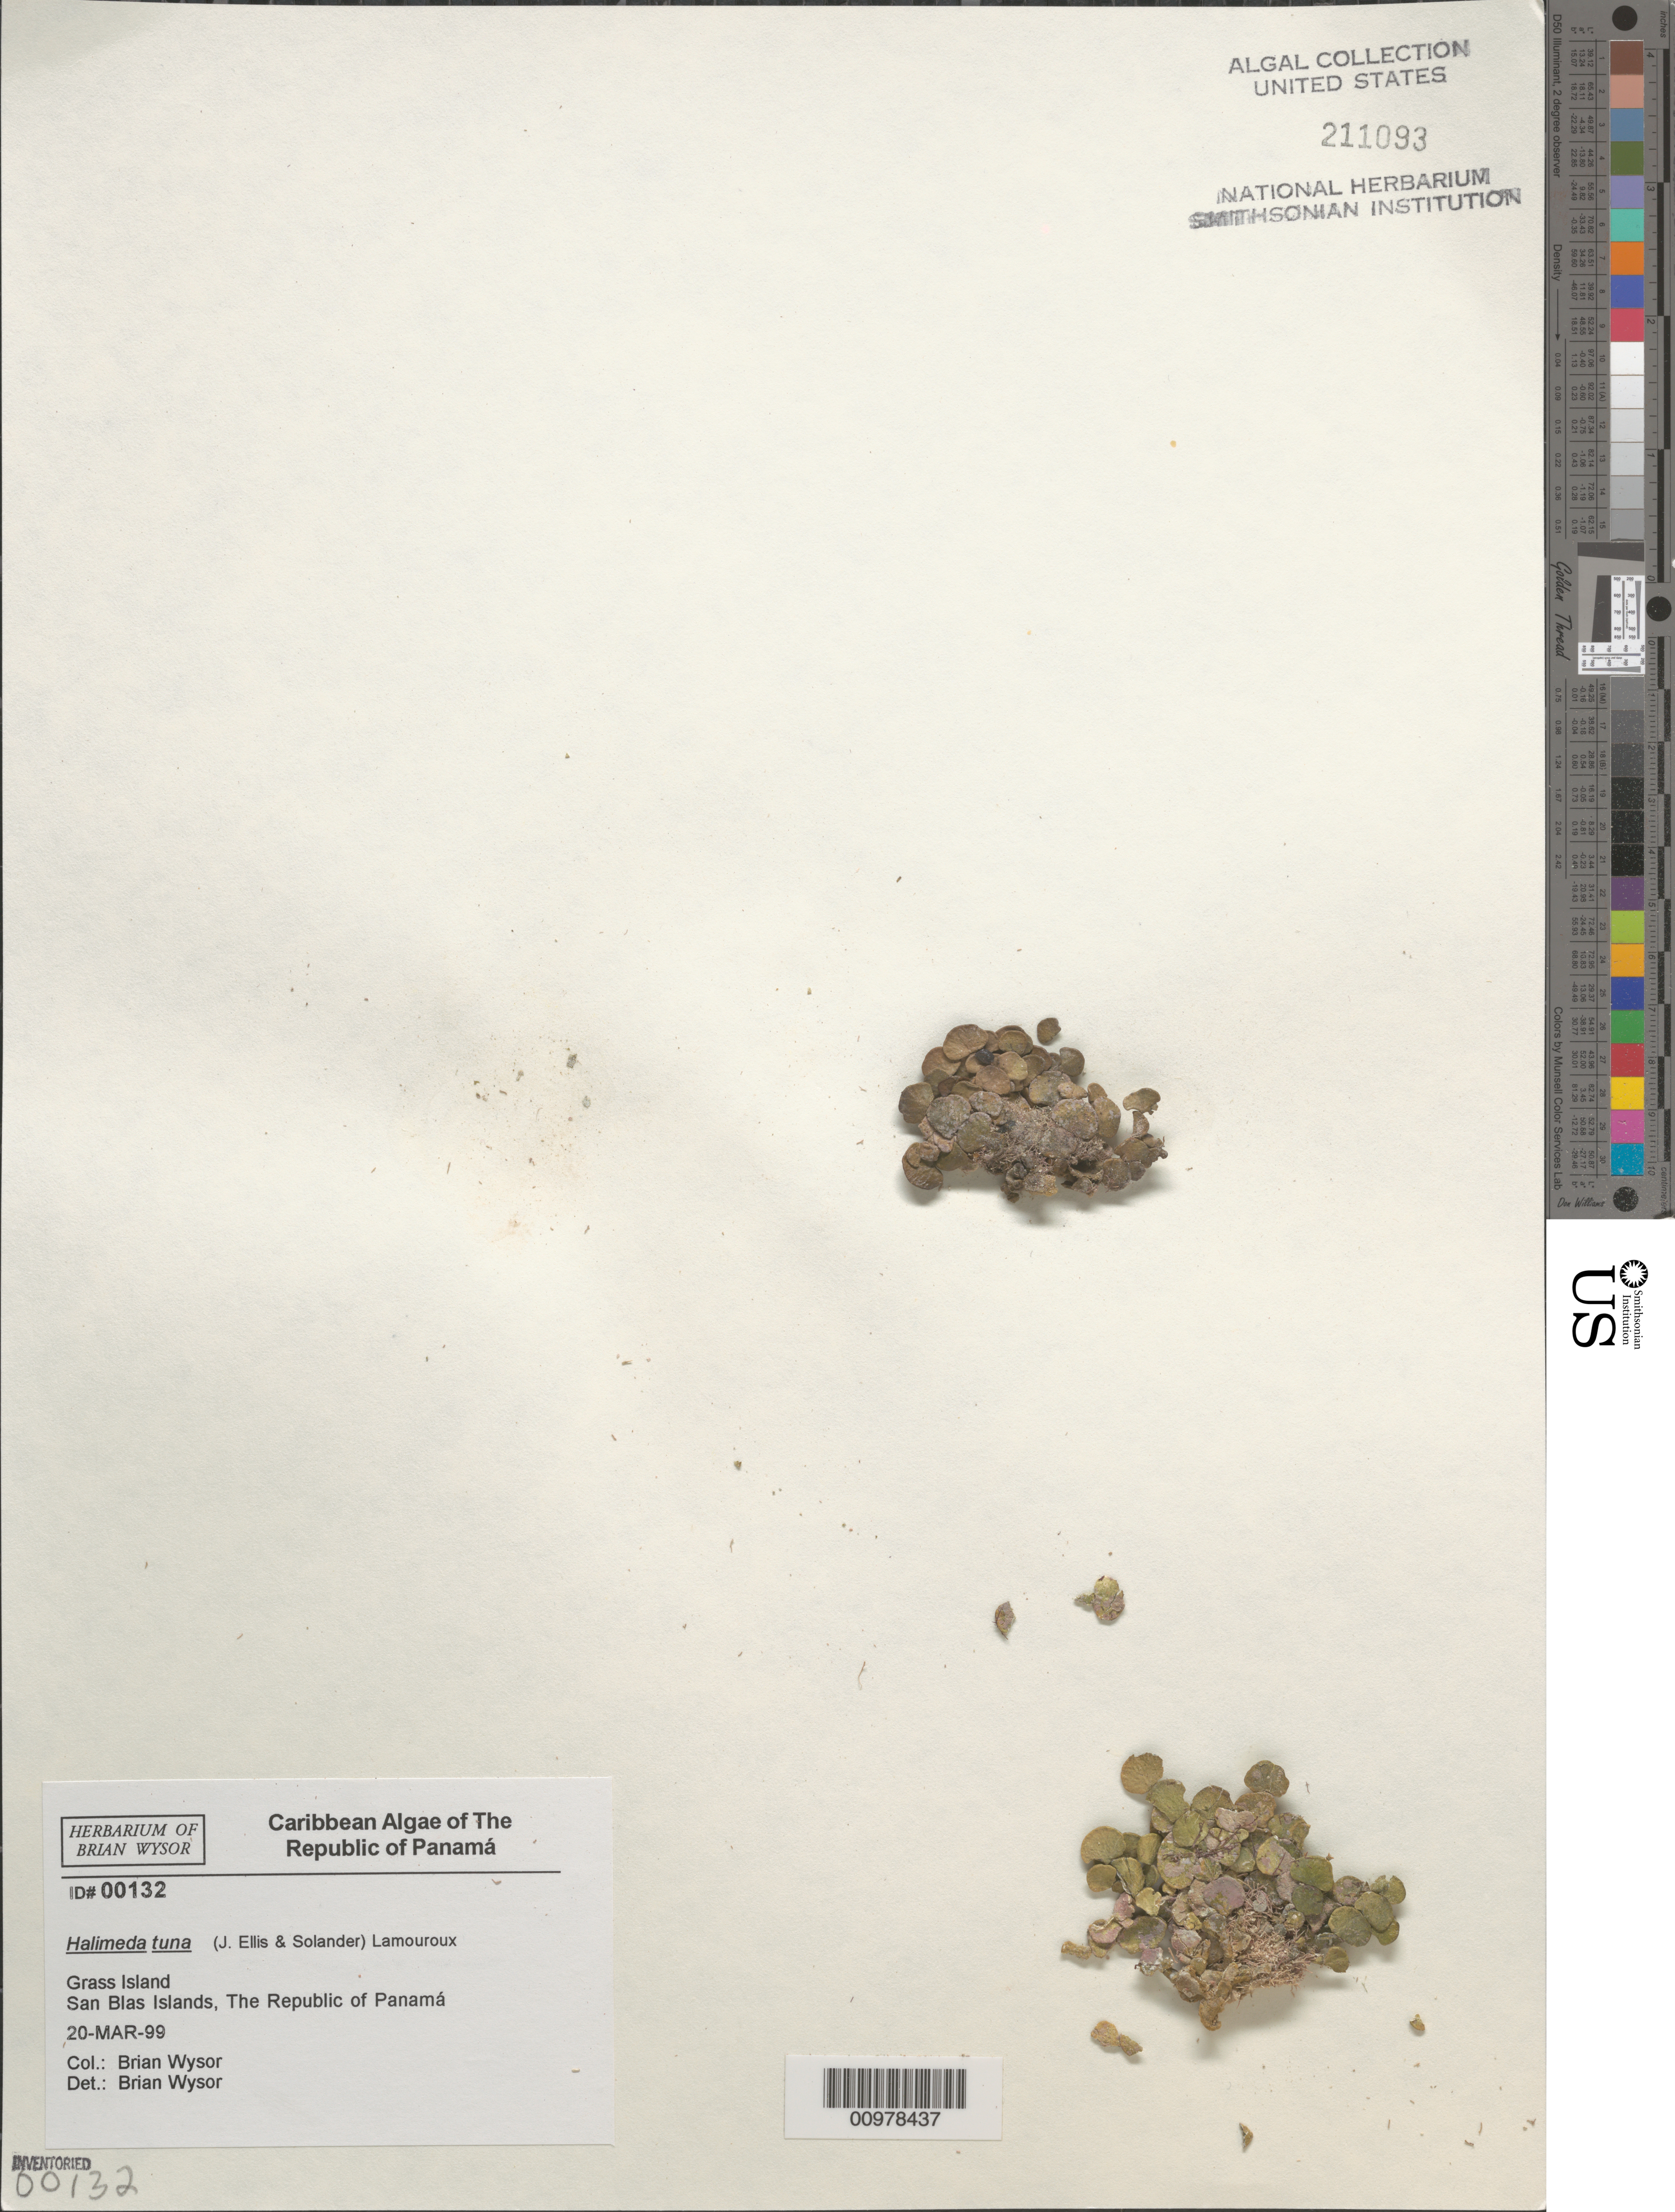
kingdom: Plantae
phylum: Chlorophyta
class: Ulvophyceae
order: Bryopsidales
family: Halimedaceae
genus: Halimeda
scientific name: Halimeda tuna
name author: (J. Ellis & Sol.) J.V.Lamouroux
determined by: Wysor, B.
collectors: B. Wysor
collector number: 00132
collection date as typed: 20 Mar 1999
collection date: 1999-03-20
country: Panama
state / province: Kuna Yala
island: Grass Island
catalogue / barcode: US 211093